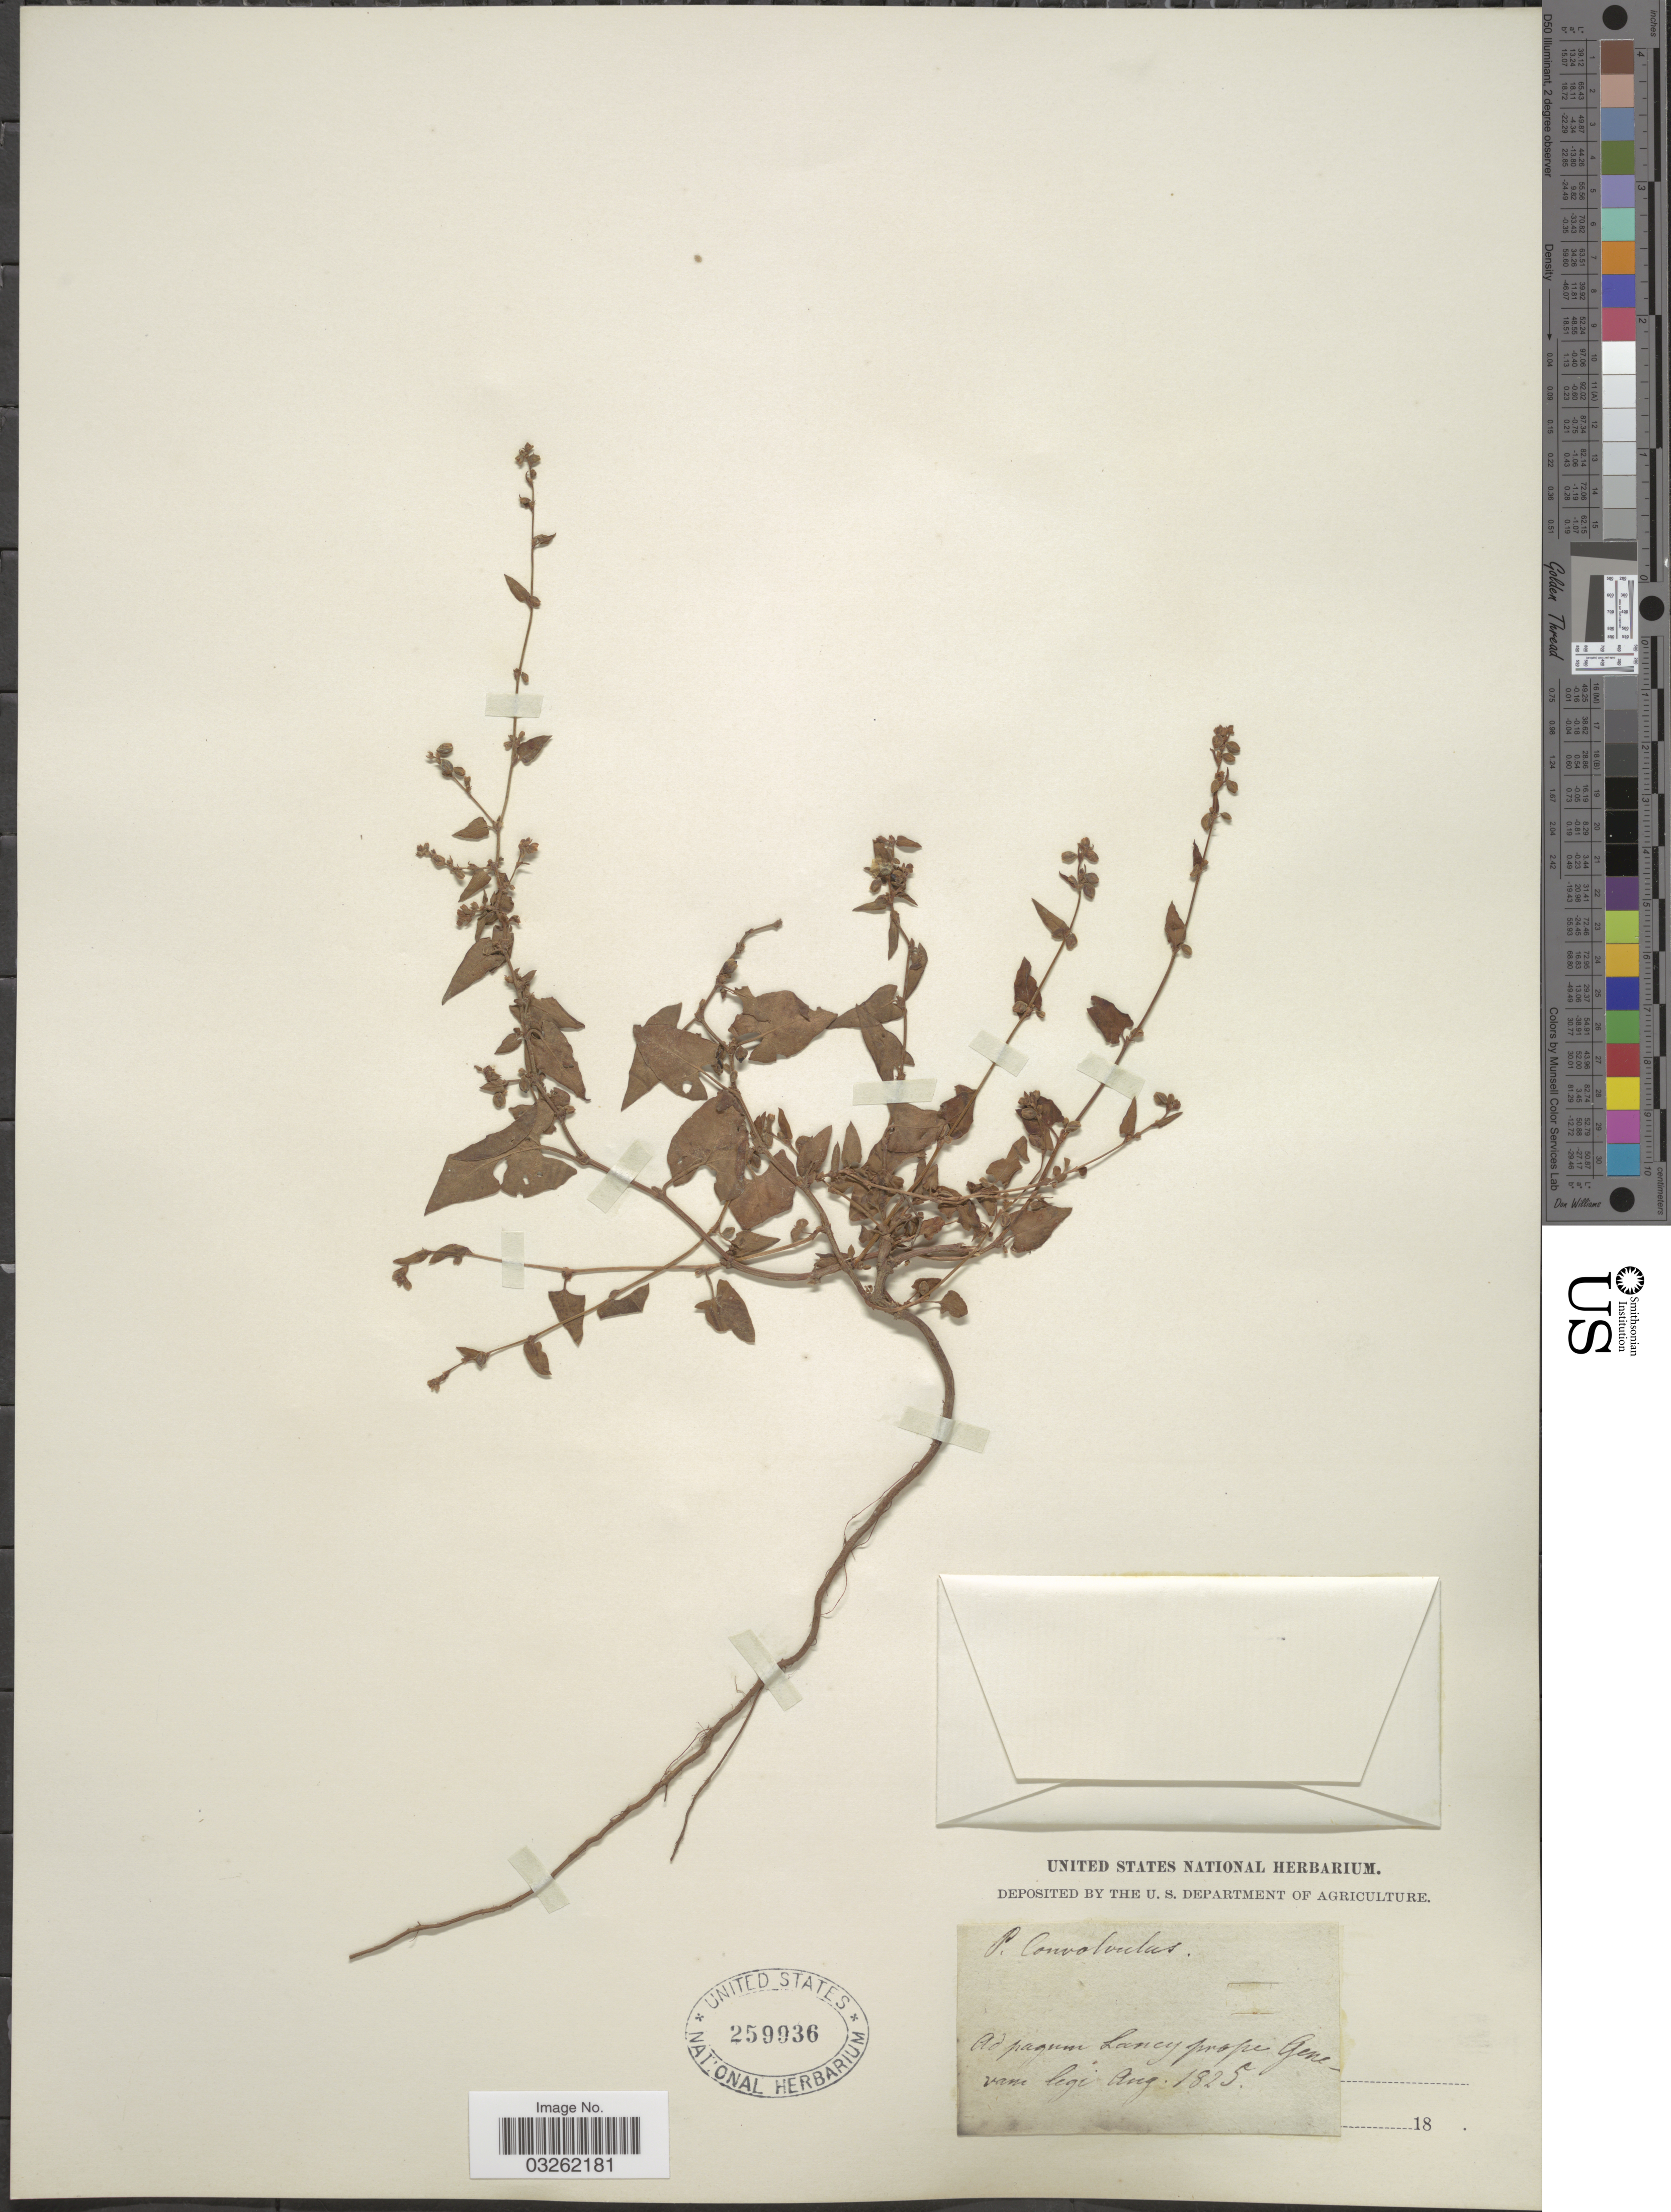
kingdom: Plantae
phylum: Tracheophyta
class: Magnoliopsida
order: Caryophyllales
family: Polygonaceae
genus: Fallopia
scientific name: Fallopia convolvulus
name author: (L.) Á. Löve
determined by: Strong, M. T., (US), Smithsonian Institution - National Museum of Natural History (UNITED STATES)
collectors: ex herb. United States National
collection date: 1825-08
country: Switzerland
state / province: Genève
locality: Ad pagum Lancy prope Genevam.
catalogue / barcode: US 259936